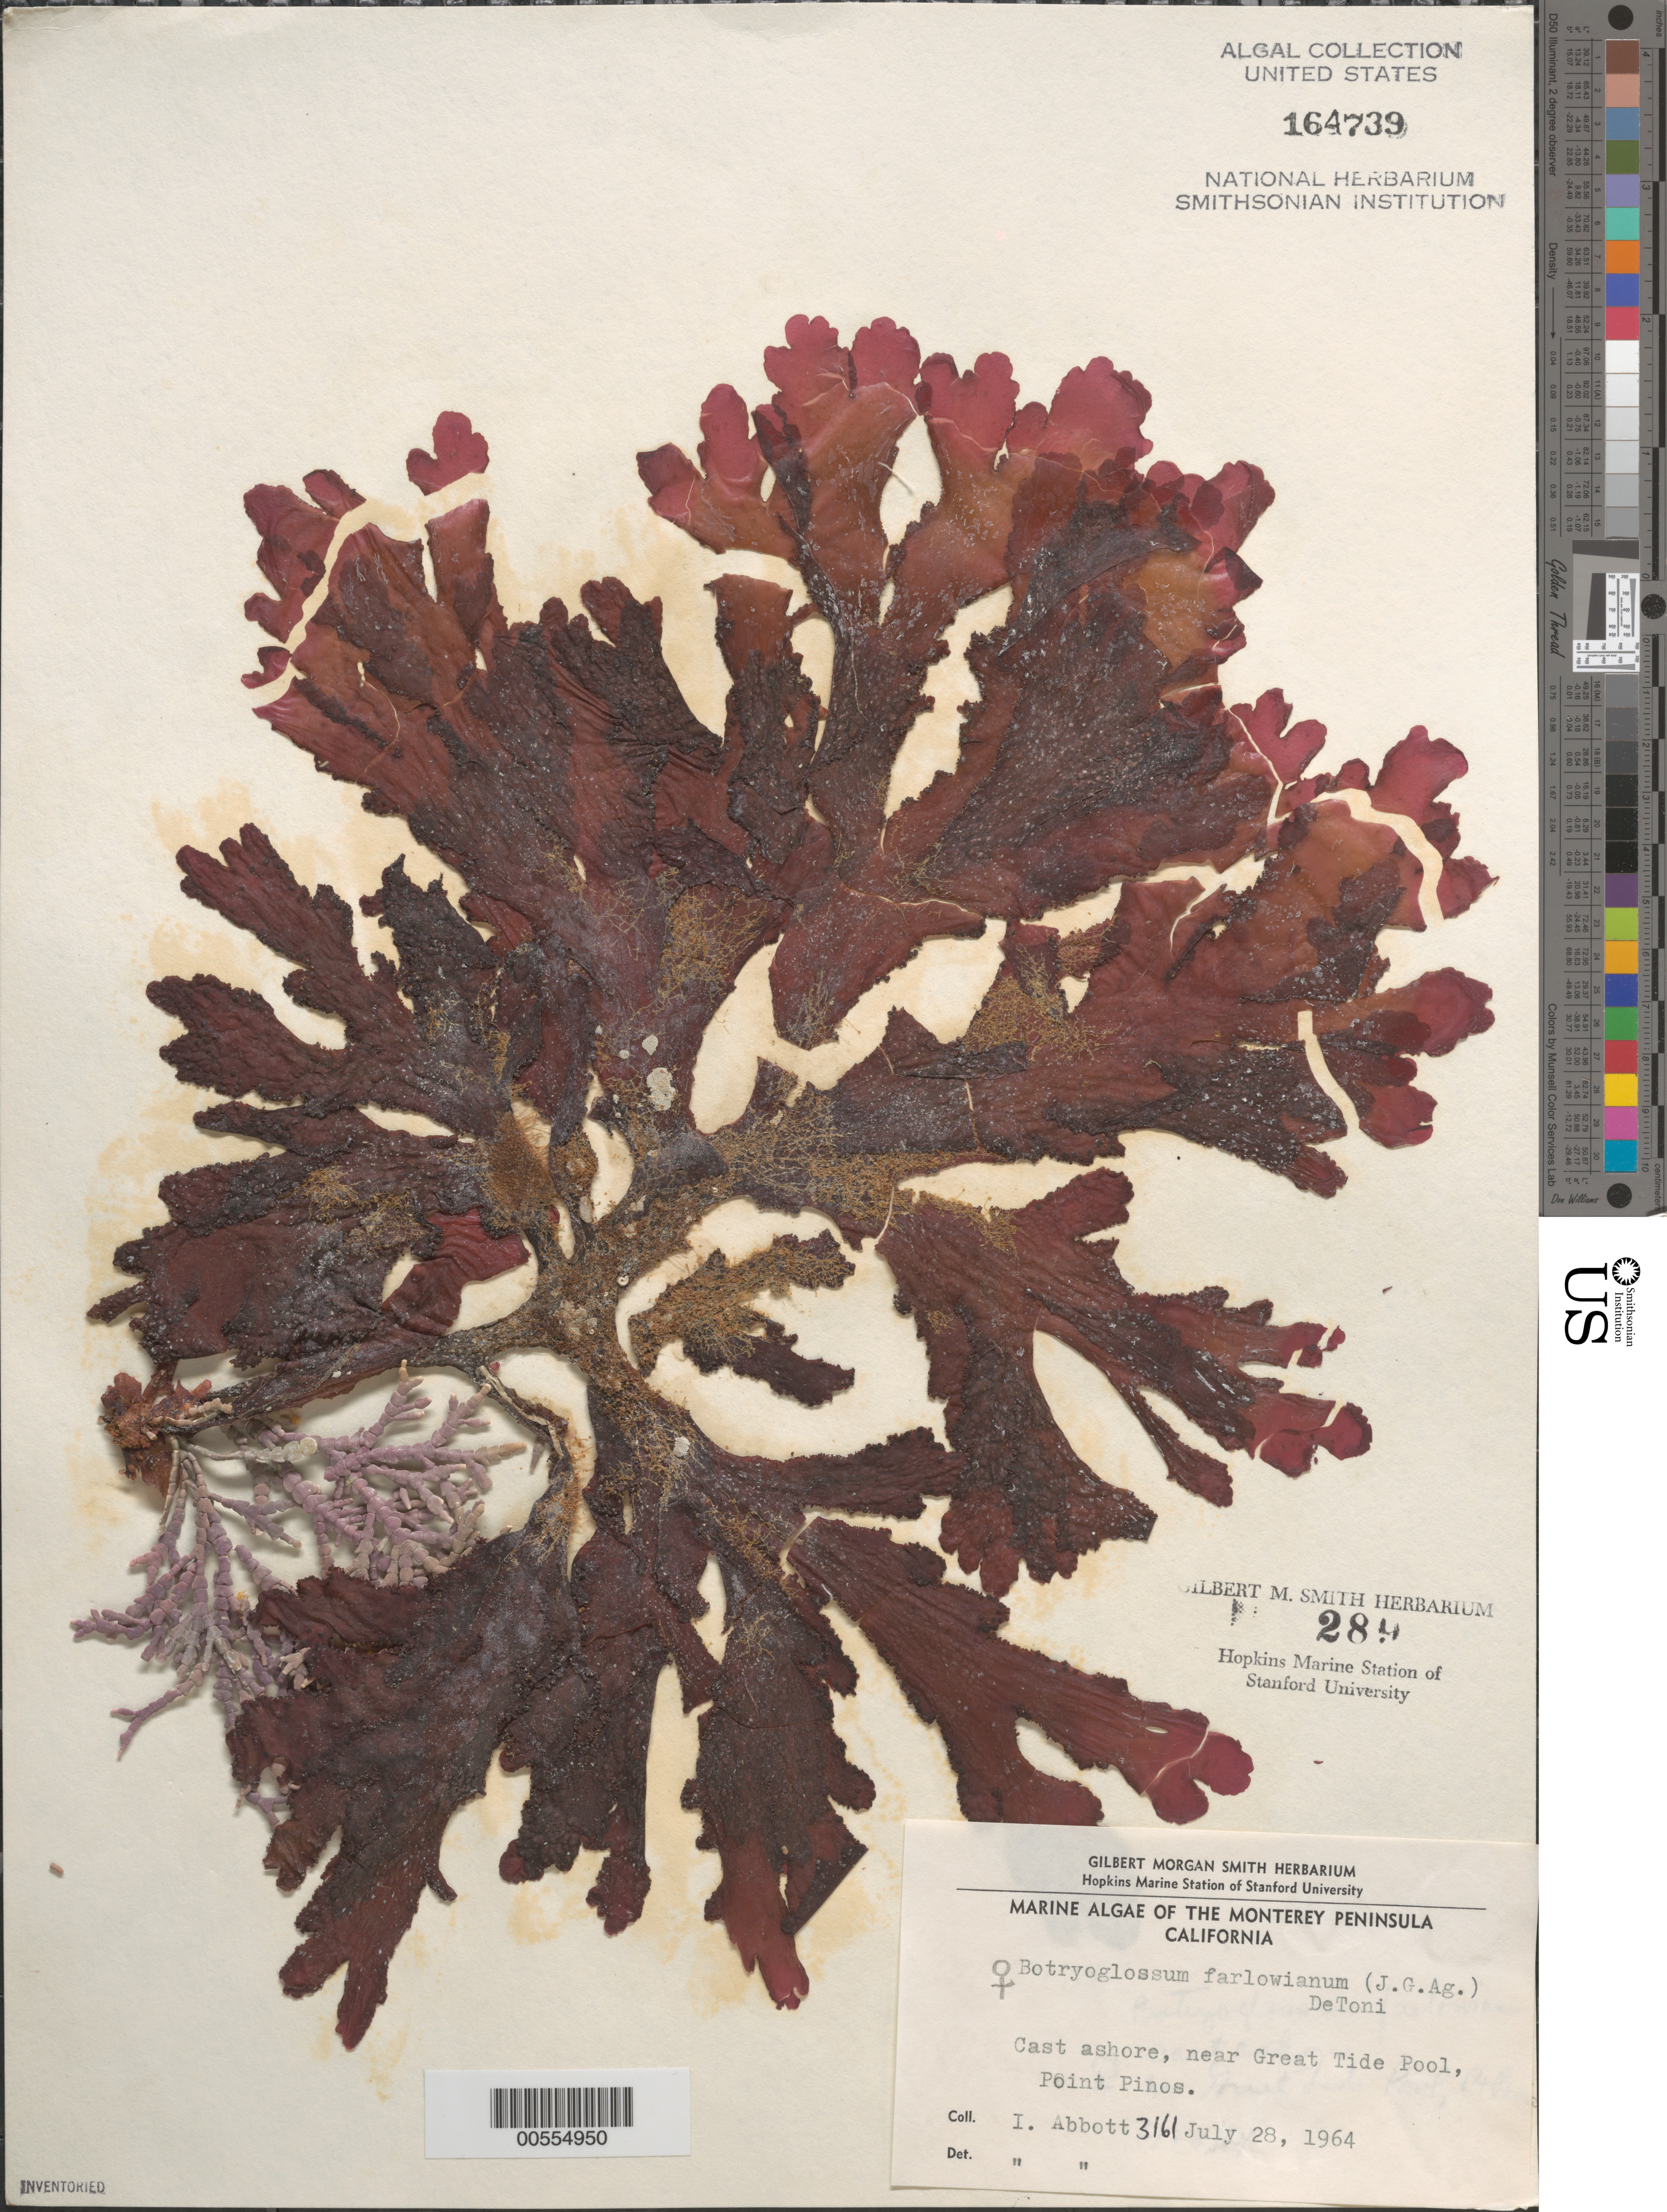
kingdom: Plantae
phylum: Rhodophyta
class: Florideophyceae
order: Ceramiales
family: Delesseriaceae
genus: Botryoglossum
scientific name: Botryoglossum farlowianum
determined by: Abbott, Isabella A.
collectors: I. A. Abbott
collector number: IAA 3161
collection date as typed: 28 Jul 1964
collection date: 1964-07-28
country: United States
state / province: California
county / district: Monterey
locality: Point Pinos, near Great Tide Pool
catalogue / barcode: US 164739